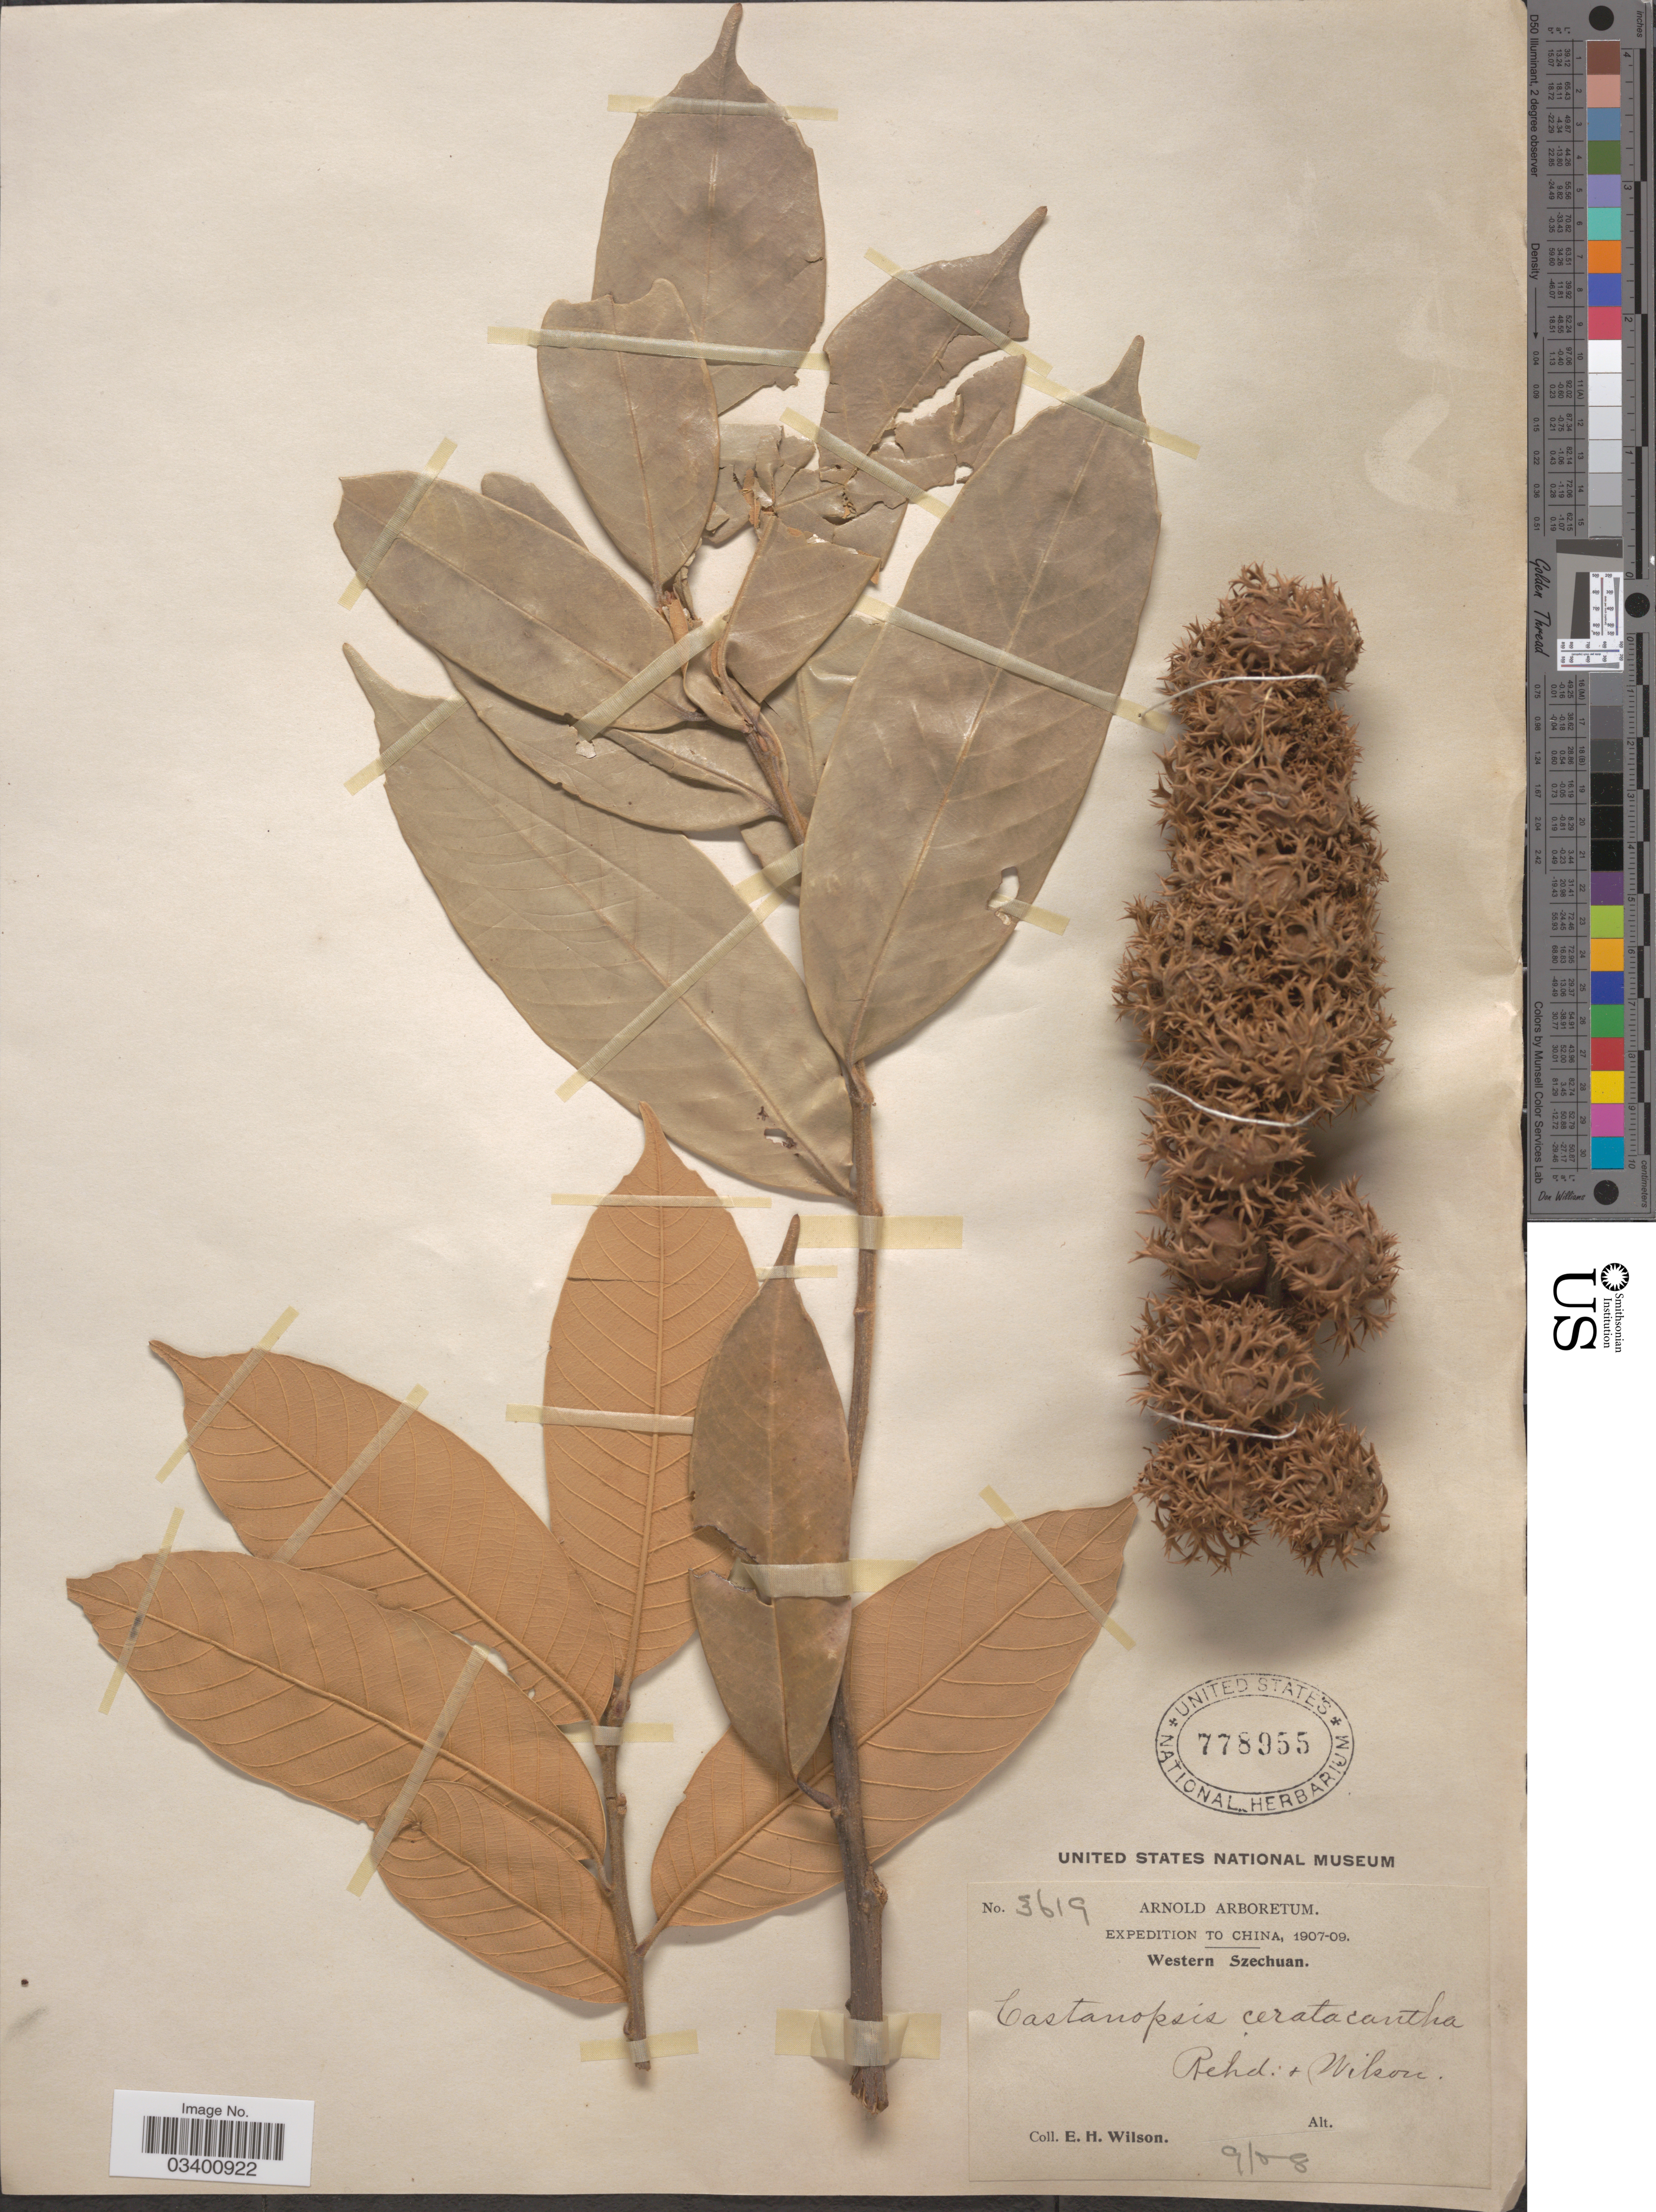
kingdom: Plantae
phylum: Tracheophyta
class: Magnoliopsida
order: Fagales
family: Fagaceae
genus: Castanopsis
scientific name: Castanopsis ceratacantha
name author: Rehder & E.H. Wilson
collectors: E. Wilson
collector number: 3619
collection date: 1908-09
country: China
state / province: Sichuan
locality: Western Szechuan.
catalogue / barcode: US 778955